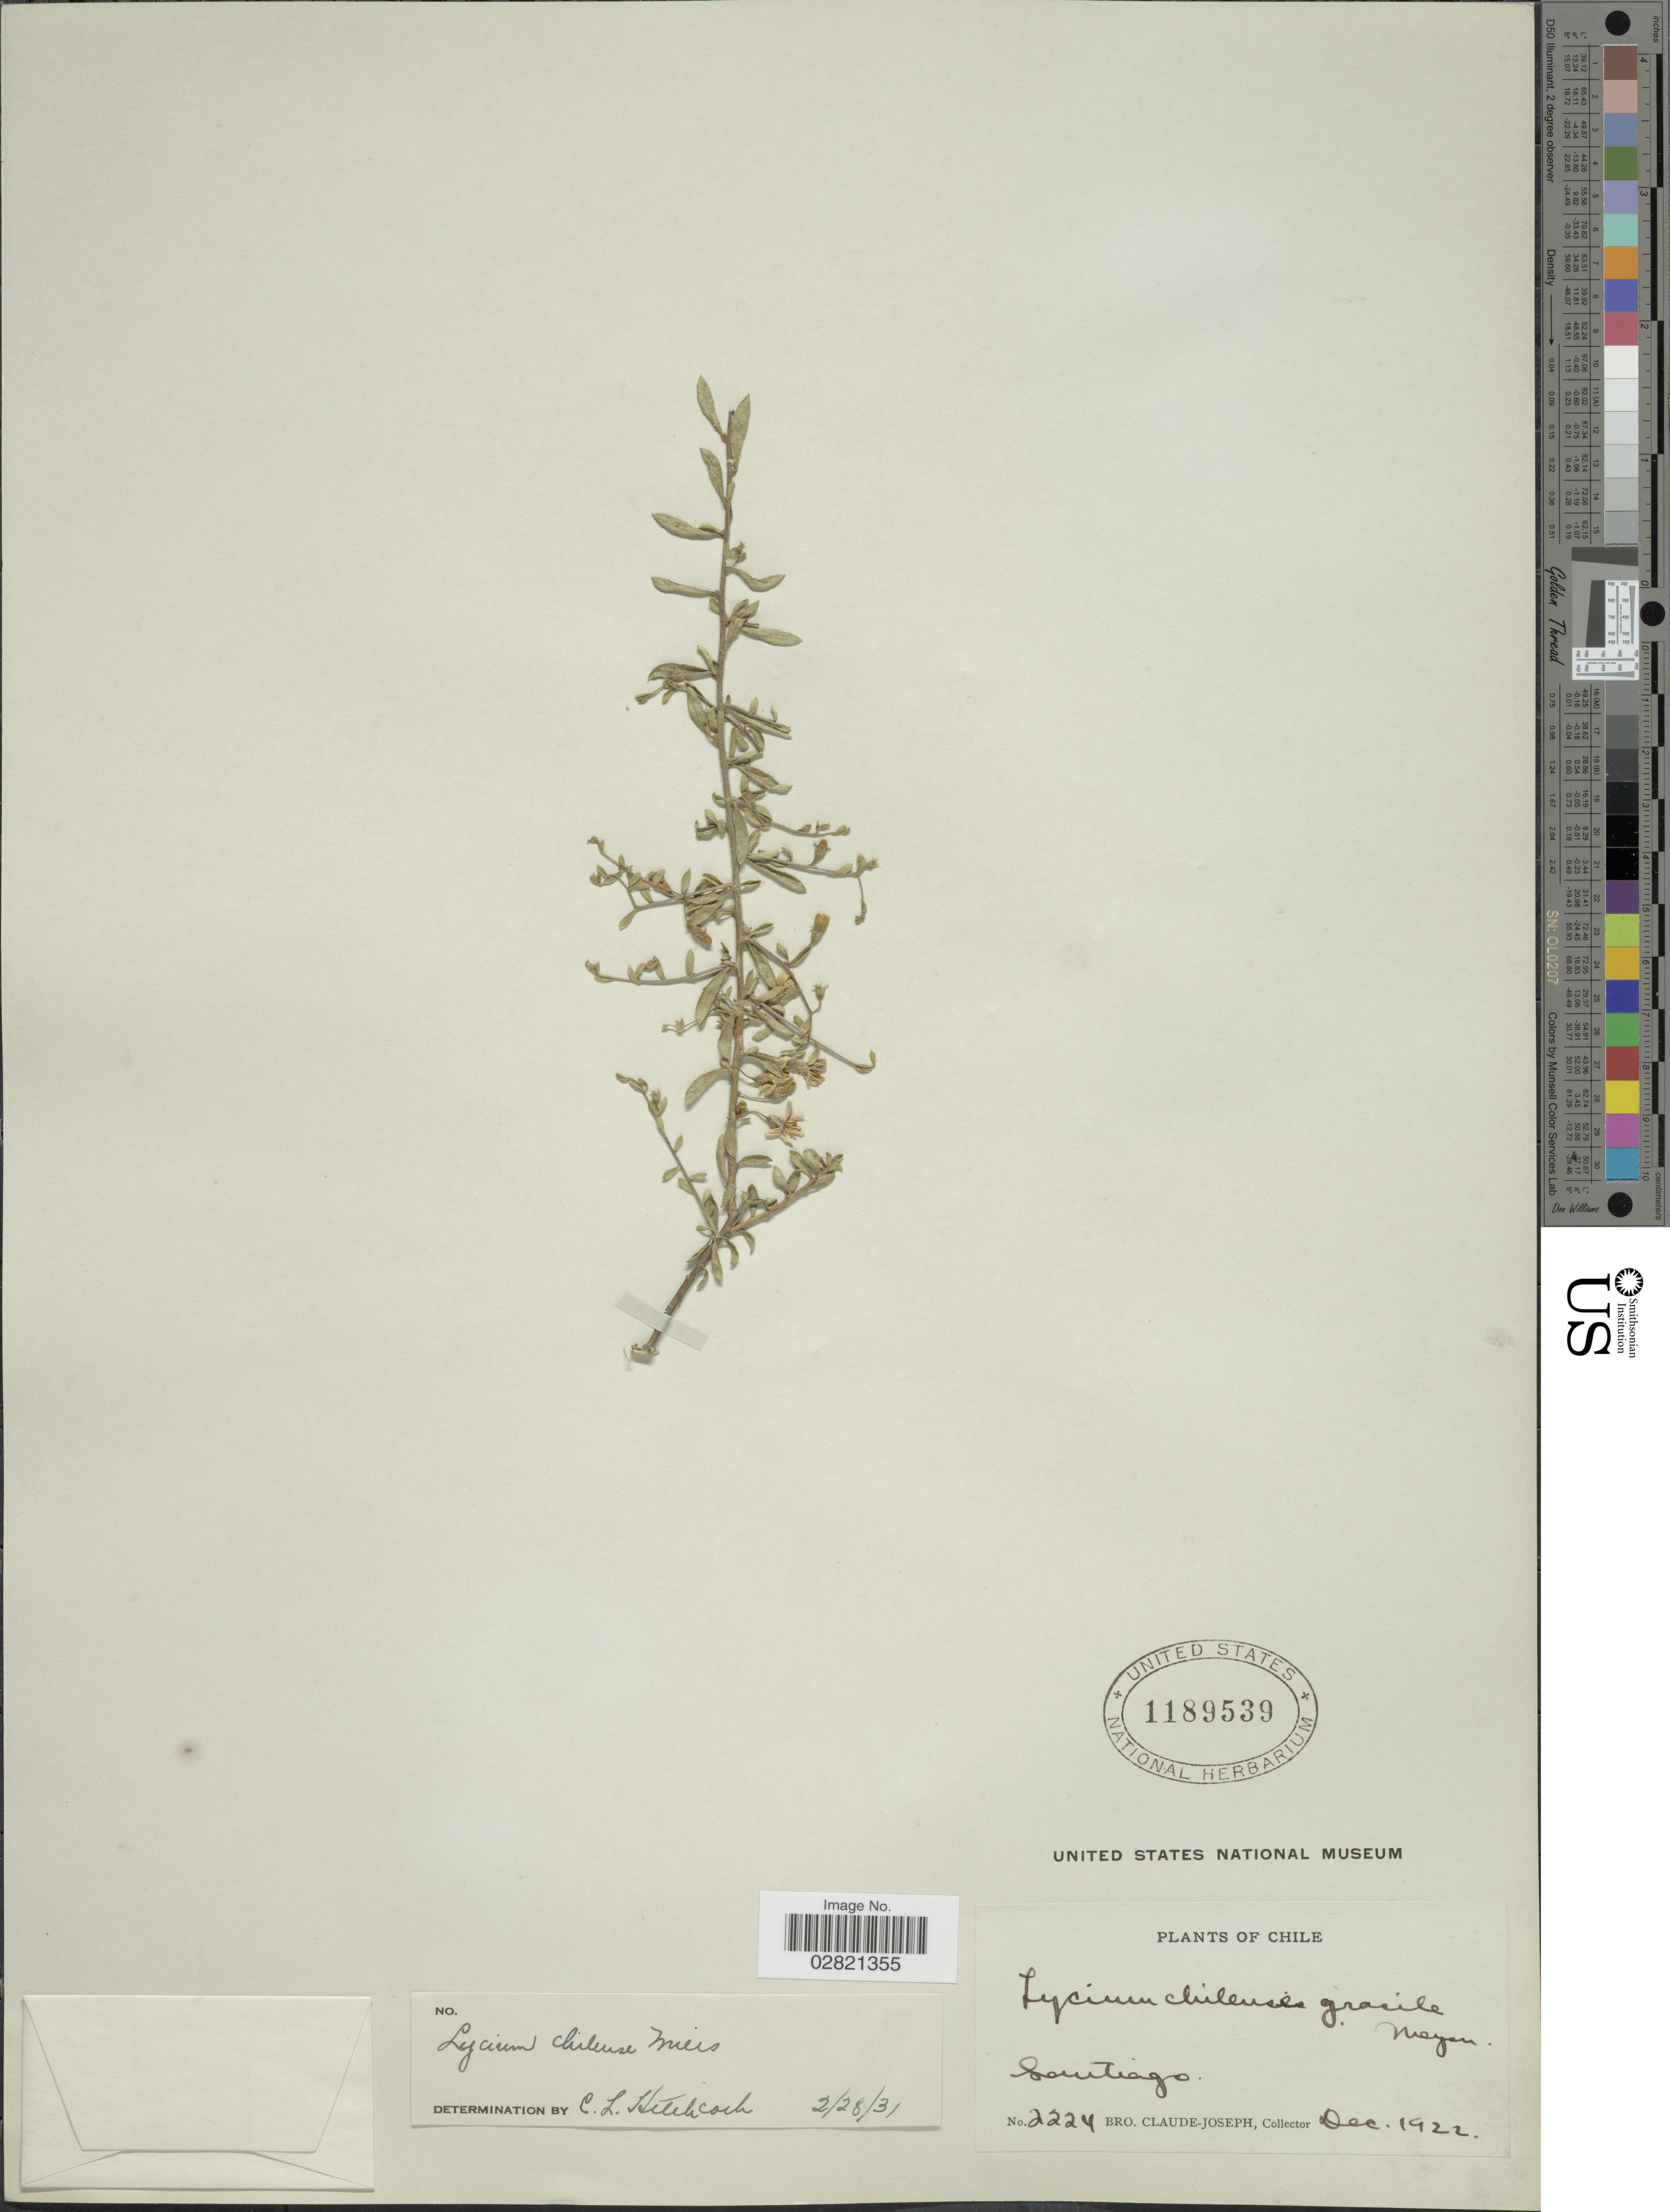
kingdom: Plantae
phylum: Tracheophyta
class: Magnoliopsida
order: Solanales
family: Solanaceae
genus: Lycium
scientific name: Lycium chilense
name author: Bertero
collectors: Bro. Claude-Joseph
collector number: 2224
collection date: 1922-12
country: Chile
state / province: Región Metropolitana (RM)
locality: Santiago.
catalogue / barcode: US 1189539